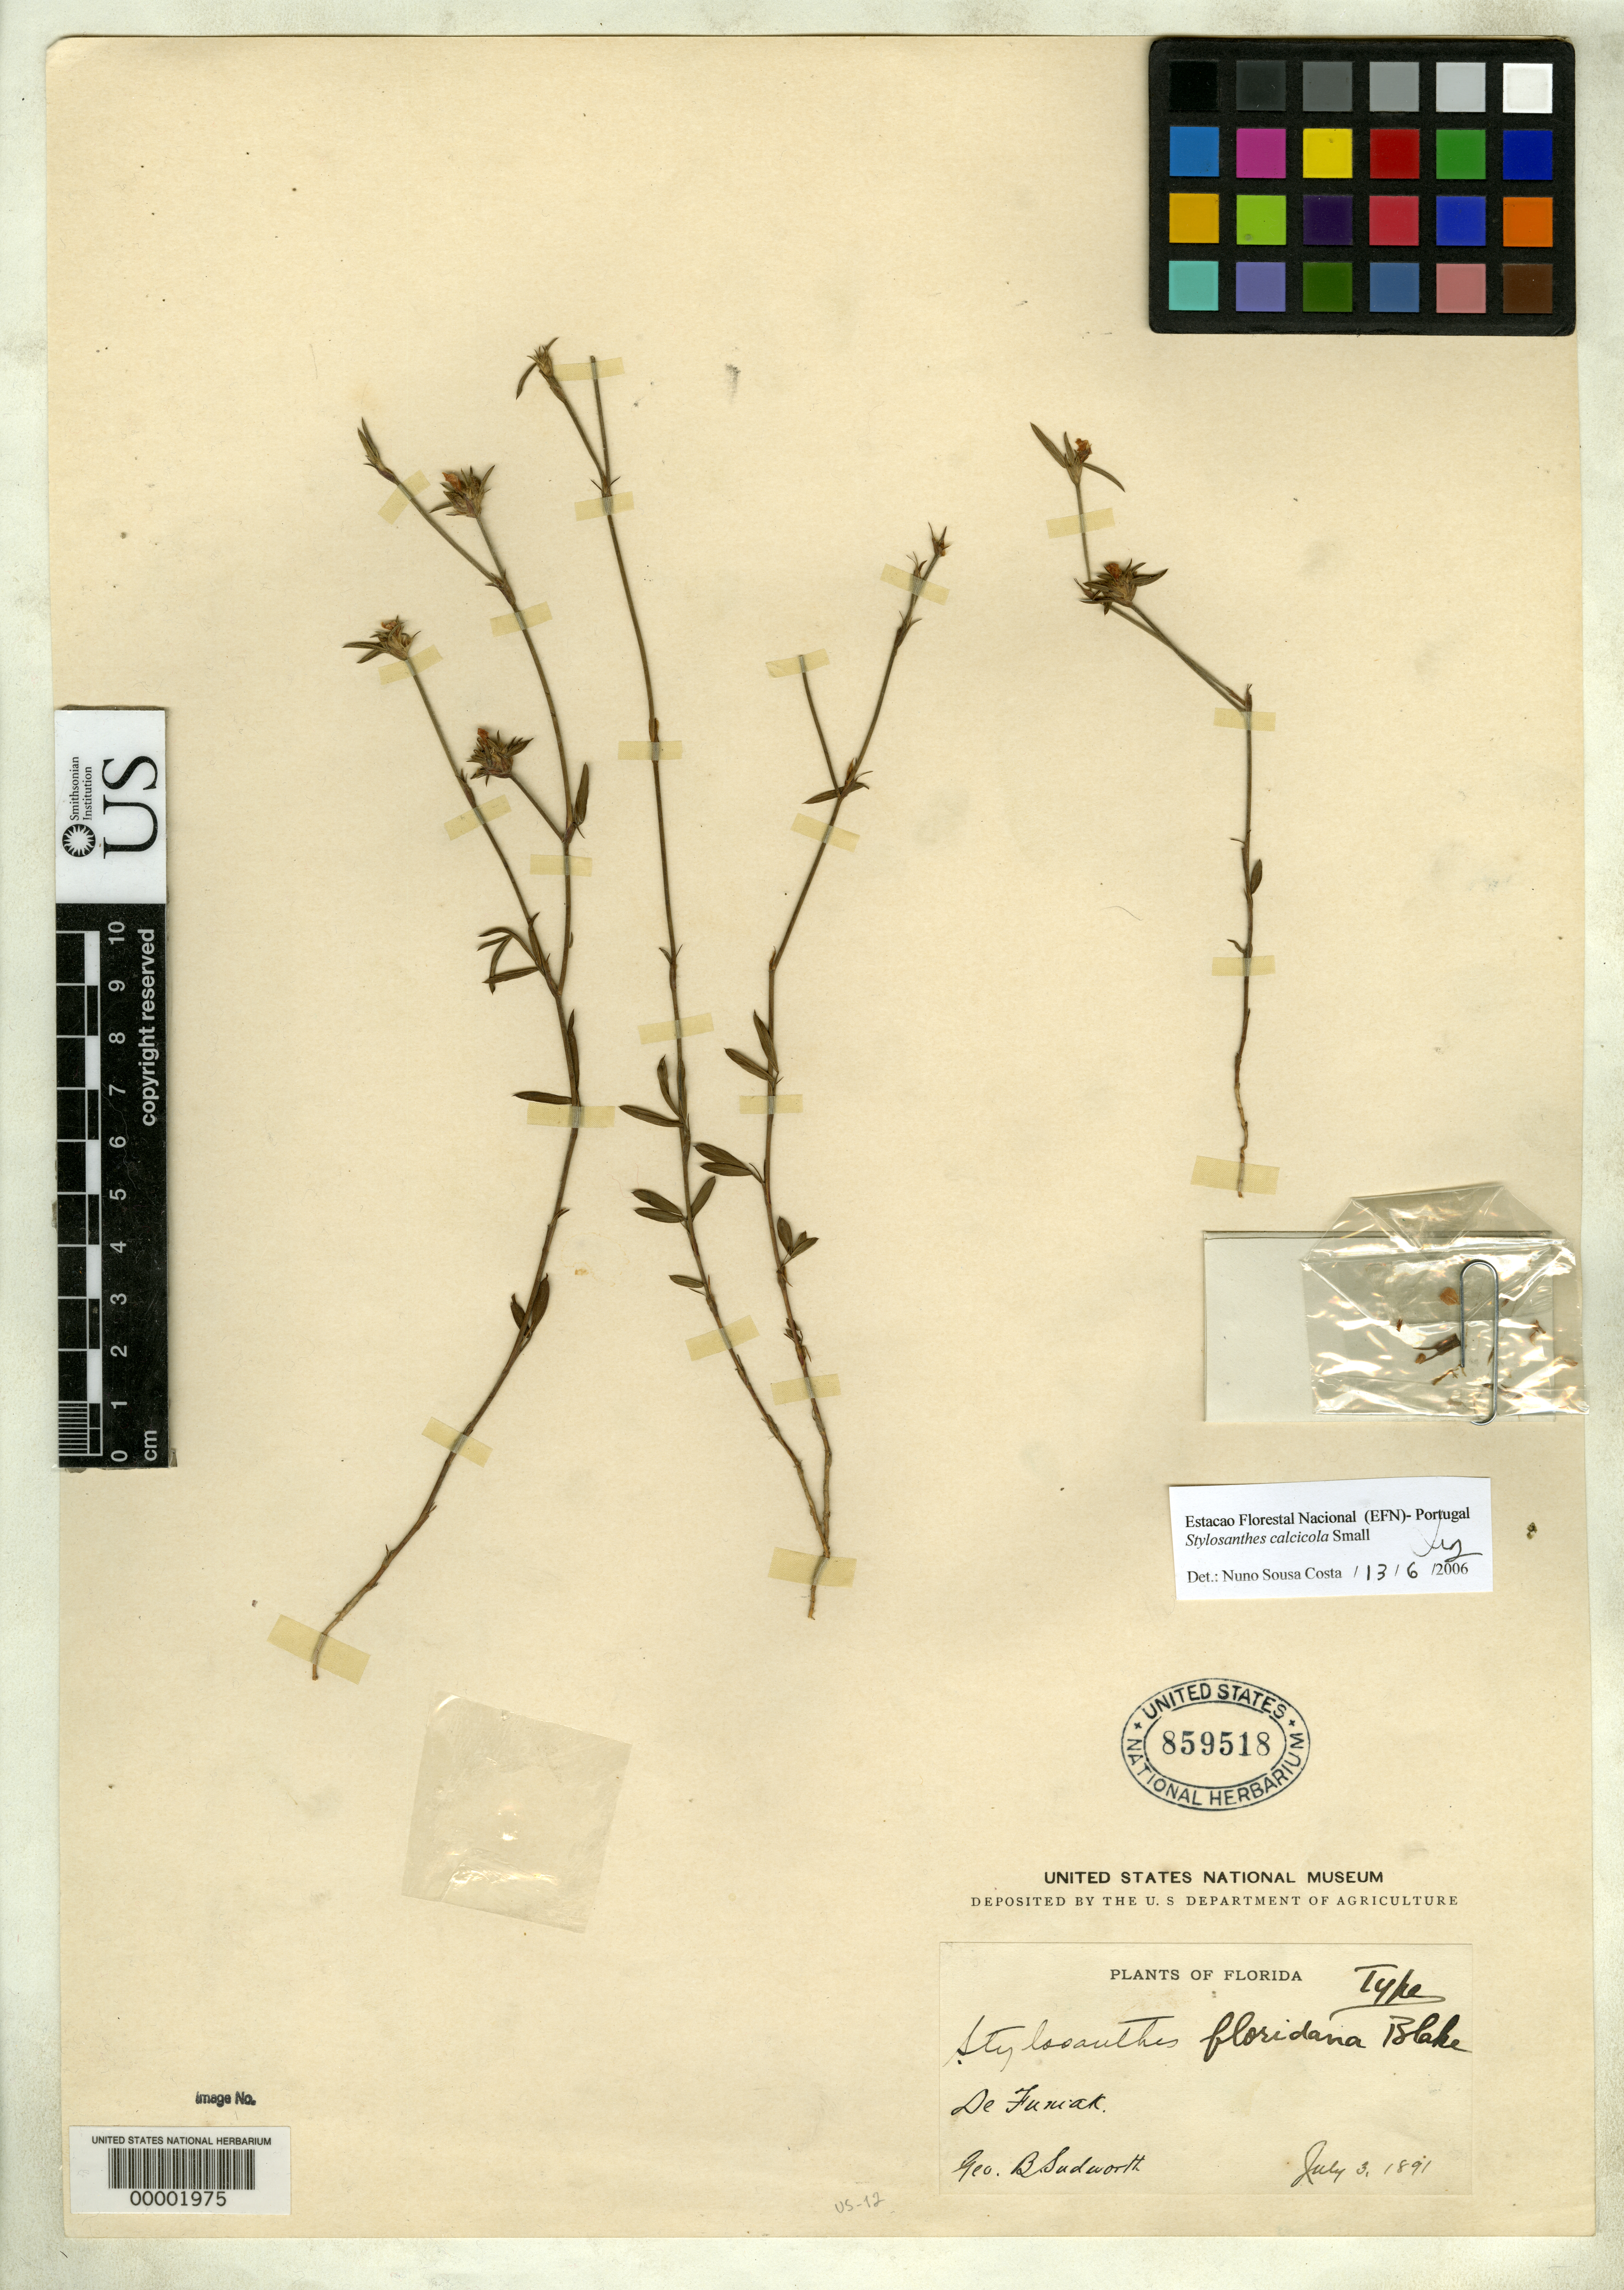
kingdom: Plantae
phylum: Tracheophyta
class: Magnoliopsida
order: Fabales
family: Fabaceae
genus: Stylosanthes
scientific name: Stylosanthes floridana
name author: S.F. Blake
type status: Holotype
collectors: G. B. Sudworth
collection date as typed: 03 Jul 1891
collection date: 1891-07-03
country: United States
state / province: Florida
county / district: Walton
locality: De Funiak Springs.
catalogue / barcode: US 859518